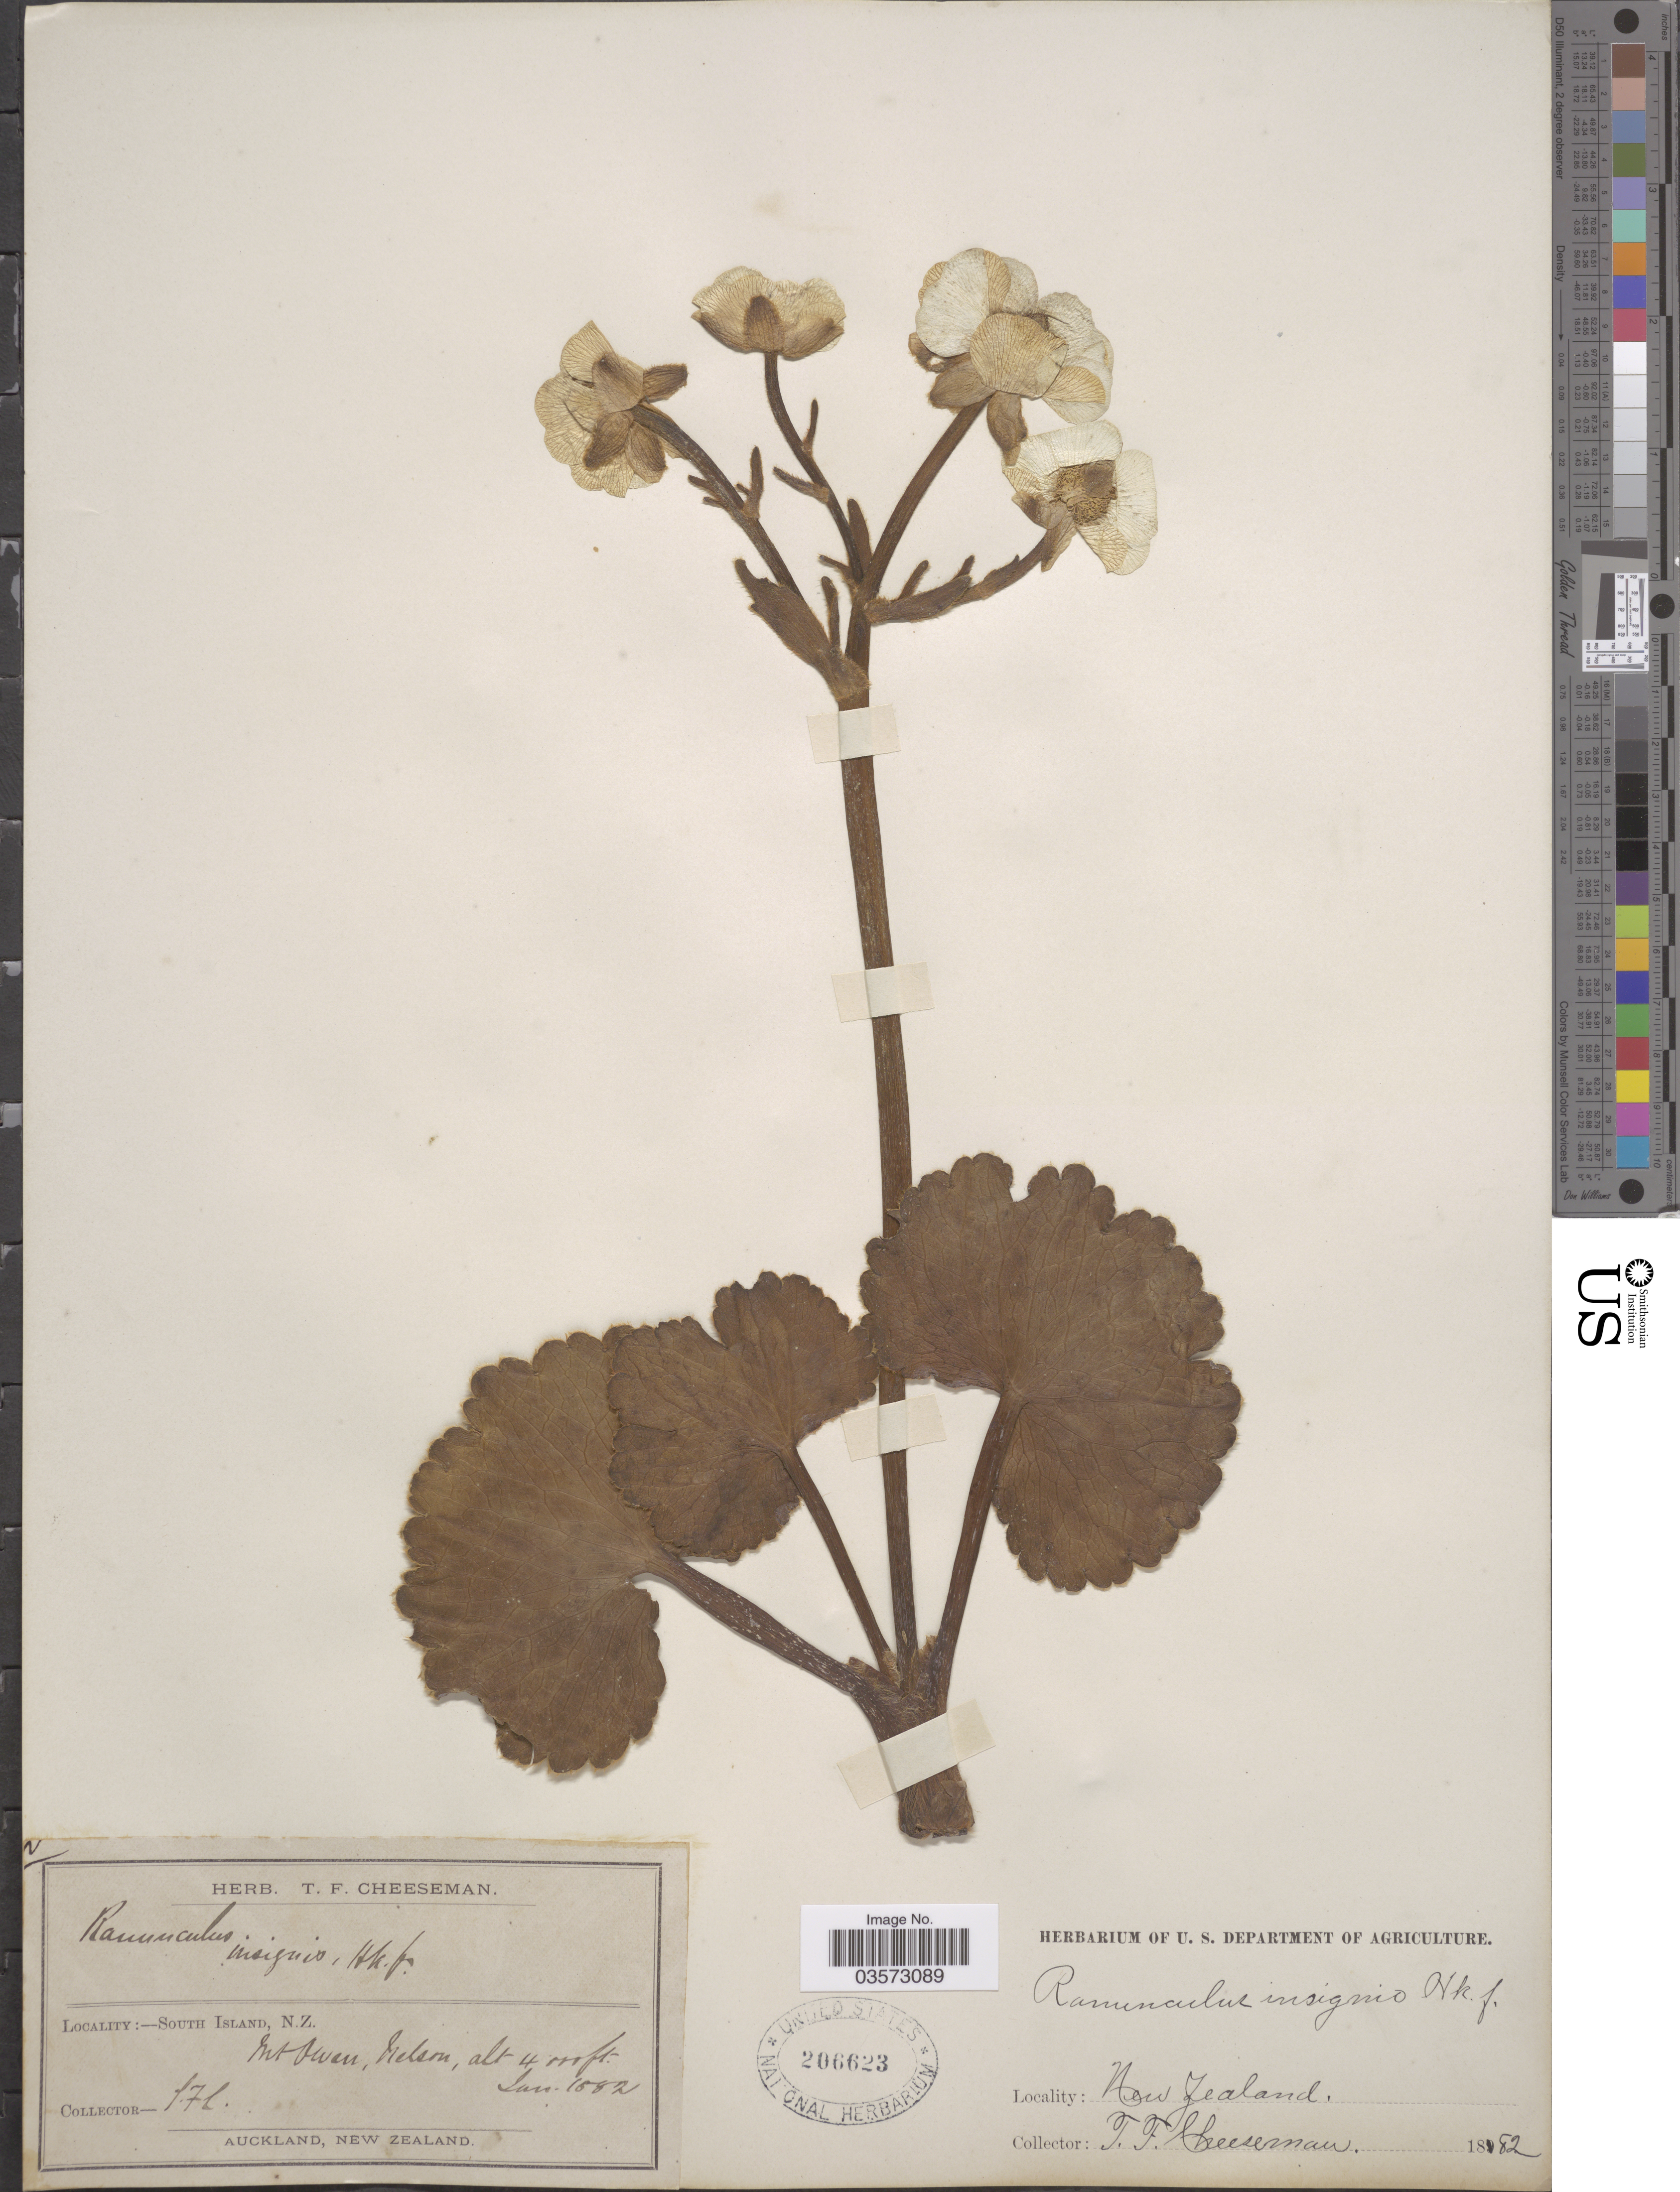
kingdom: Plantae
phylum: Tracheophyta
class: Magnoliopsida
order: Ranunculales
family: Ranunculaceae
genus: Ranunculus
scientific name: Ranunculus insignis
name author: Hook. f.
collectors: T. F. Cheeseman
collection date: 1882-01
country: New Zealand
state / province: Nelson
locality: South Island. Mt Owen.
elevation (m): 1219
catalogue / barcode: US 206623